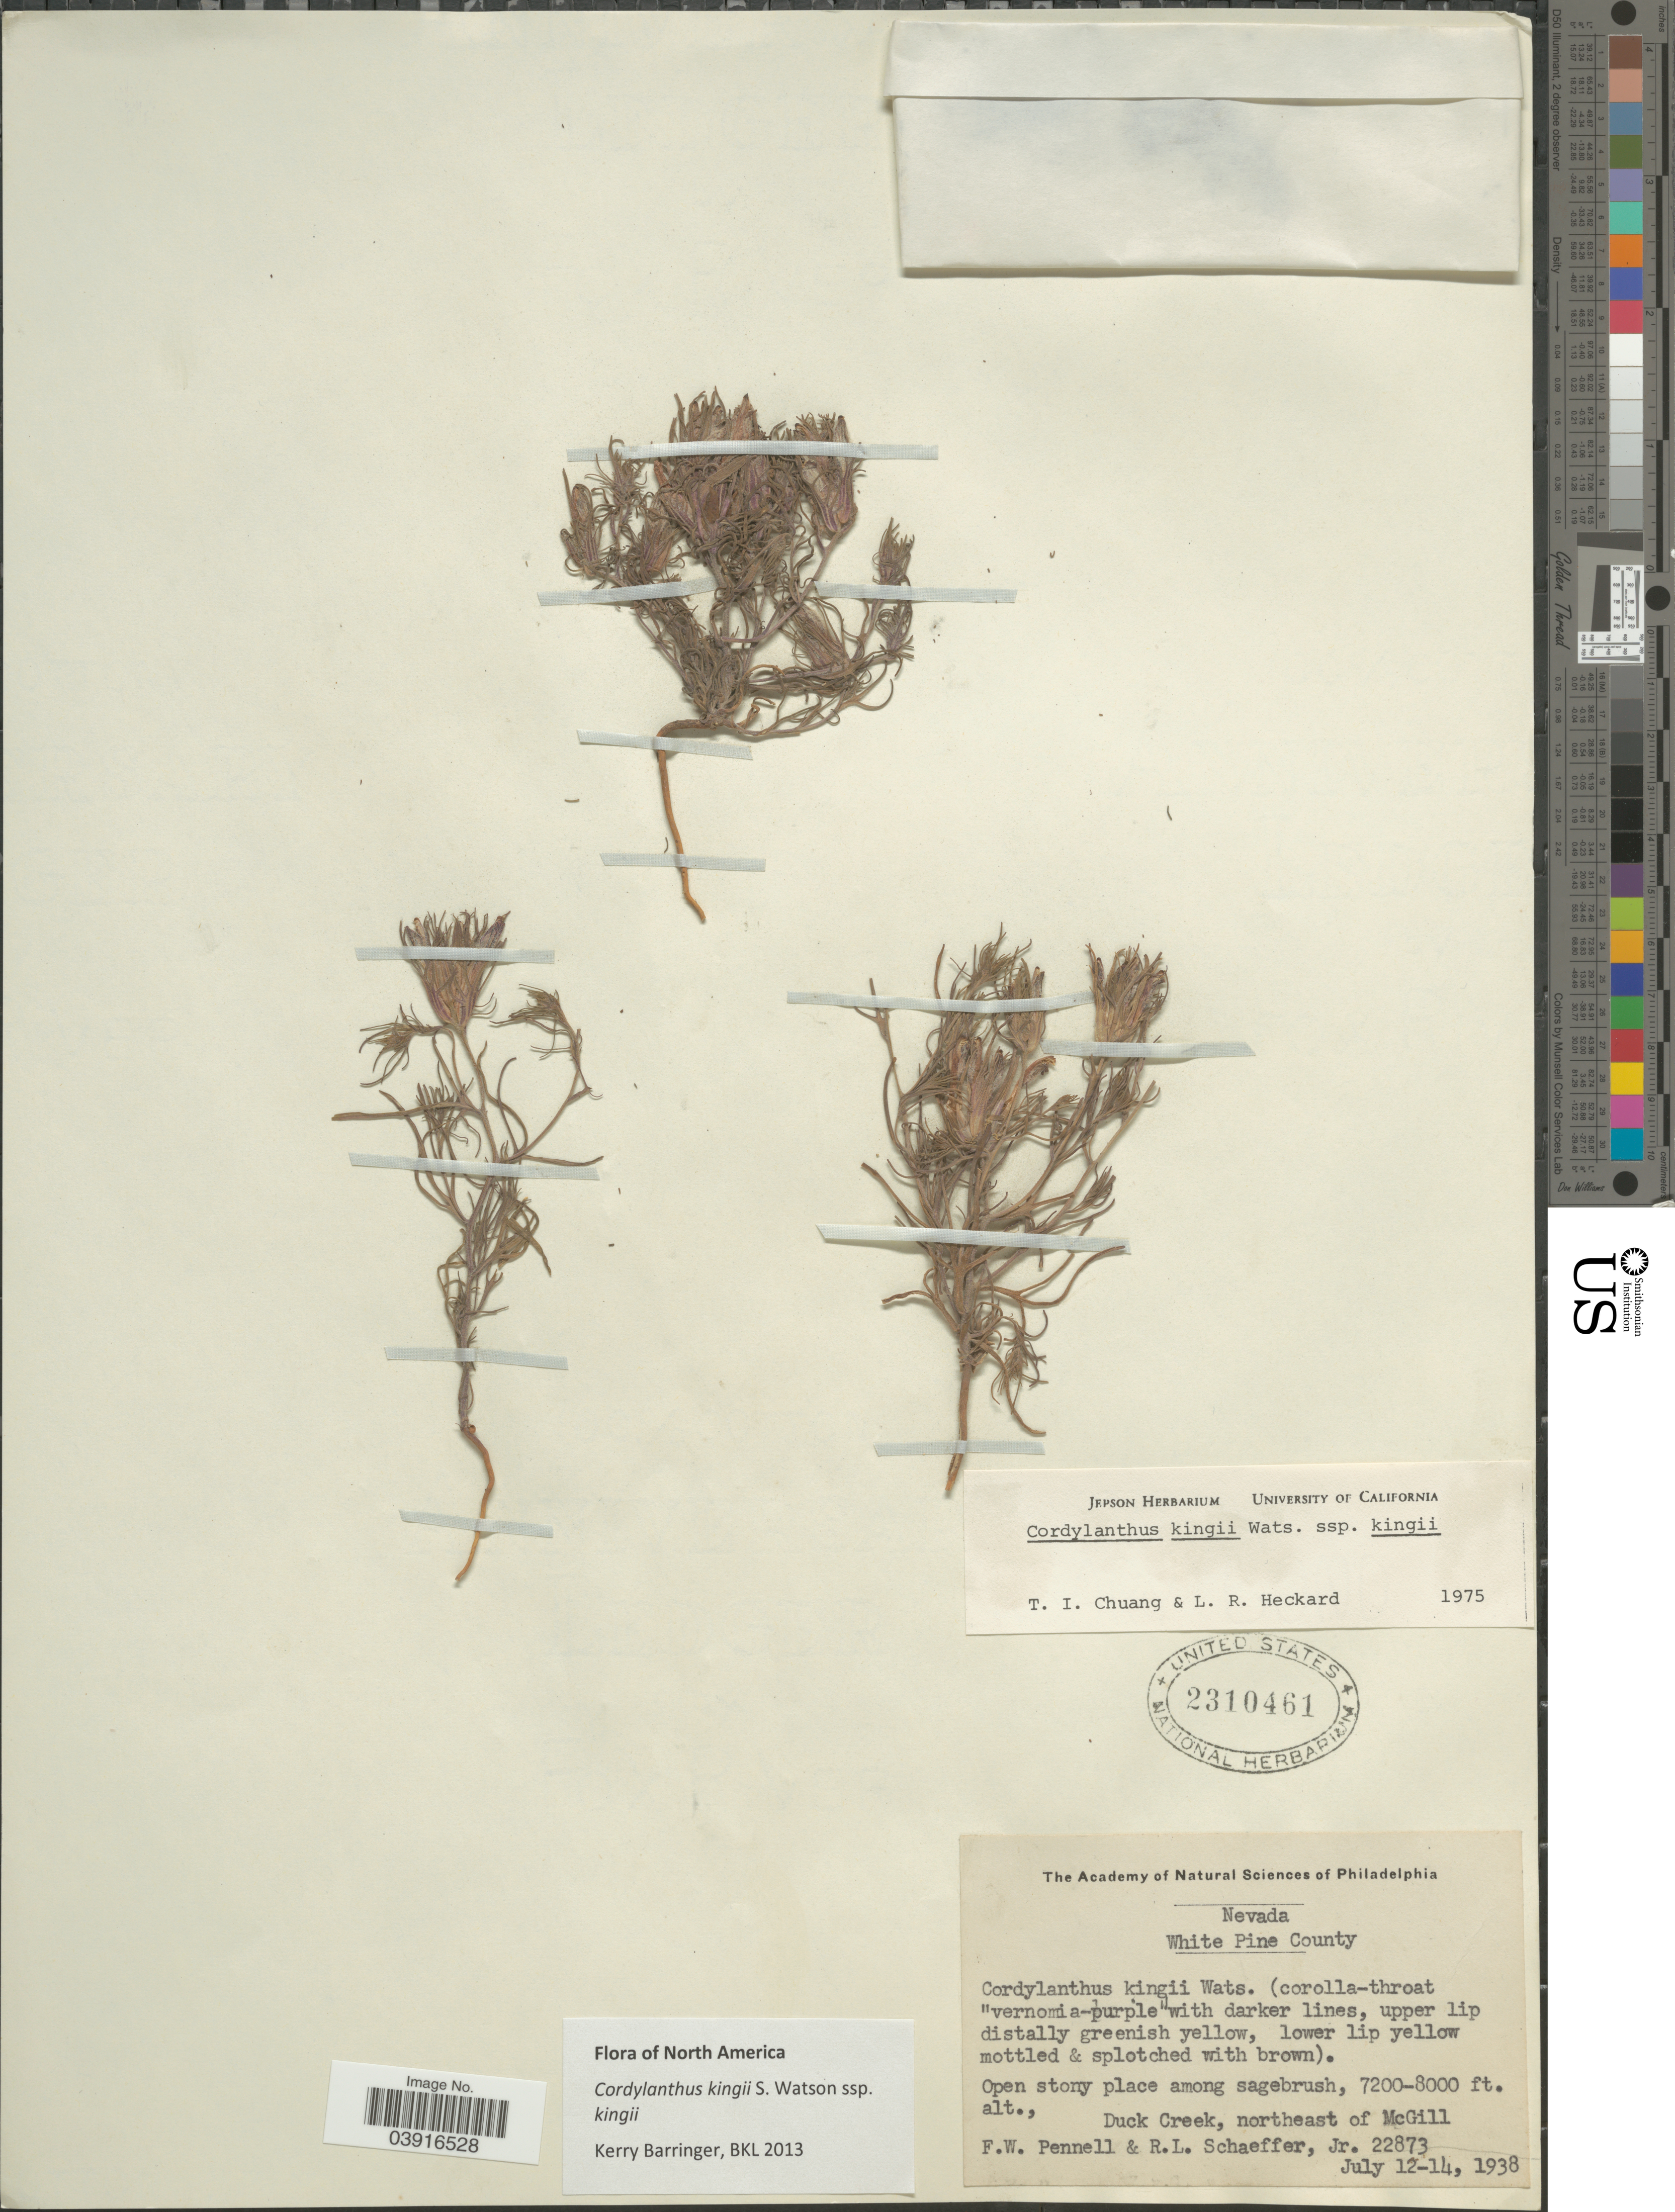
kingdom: Plantae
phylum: Tracheophyta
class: Magnoliopsida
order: Lamiales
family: Orobanchaceae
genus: Cordylanthus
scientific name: Cordylanthus kingii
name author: S. Watson in C. King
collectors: F. W. Pennell & R. L. Schaeffer Jr.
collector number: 22873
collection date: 1938-07-12/1938-07-14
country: United States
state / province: Nevada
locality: White Pine County. Duck Creek, northeast of McGill.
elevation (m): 2195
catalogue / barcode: US 2310461